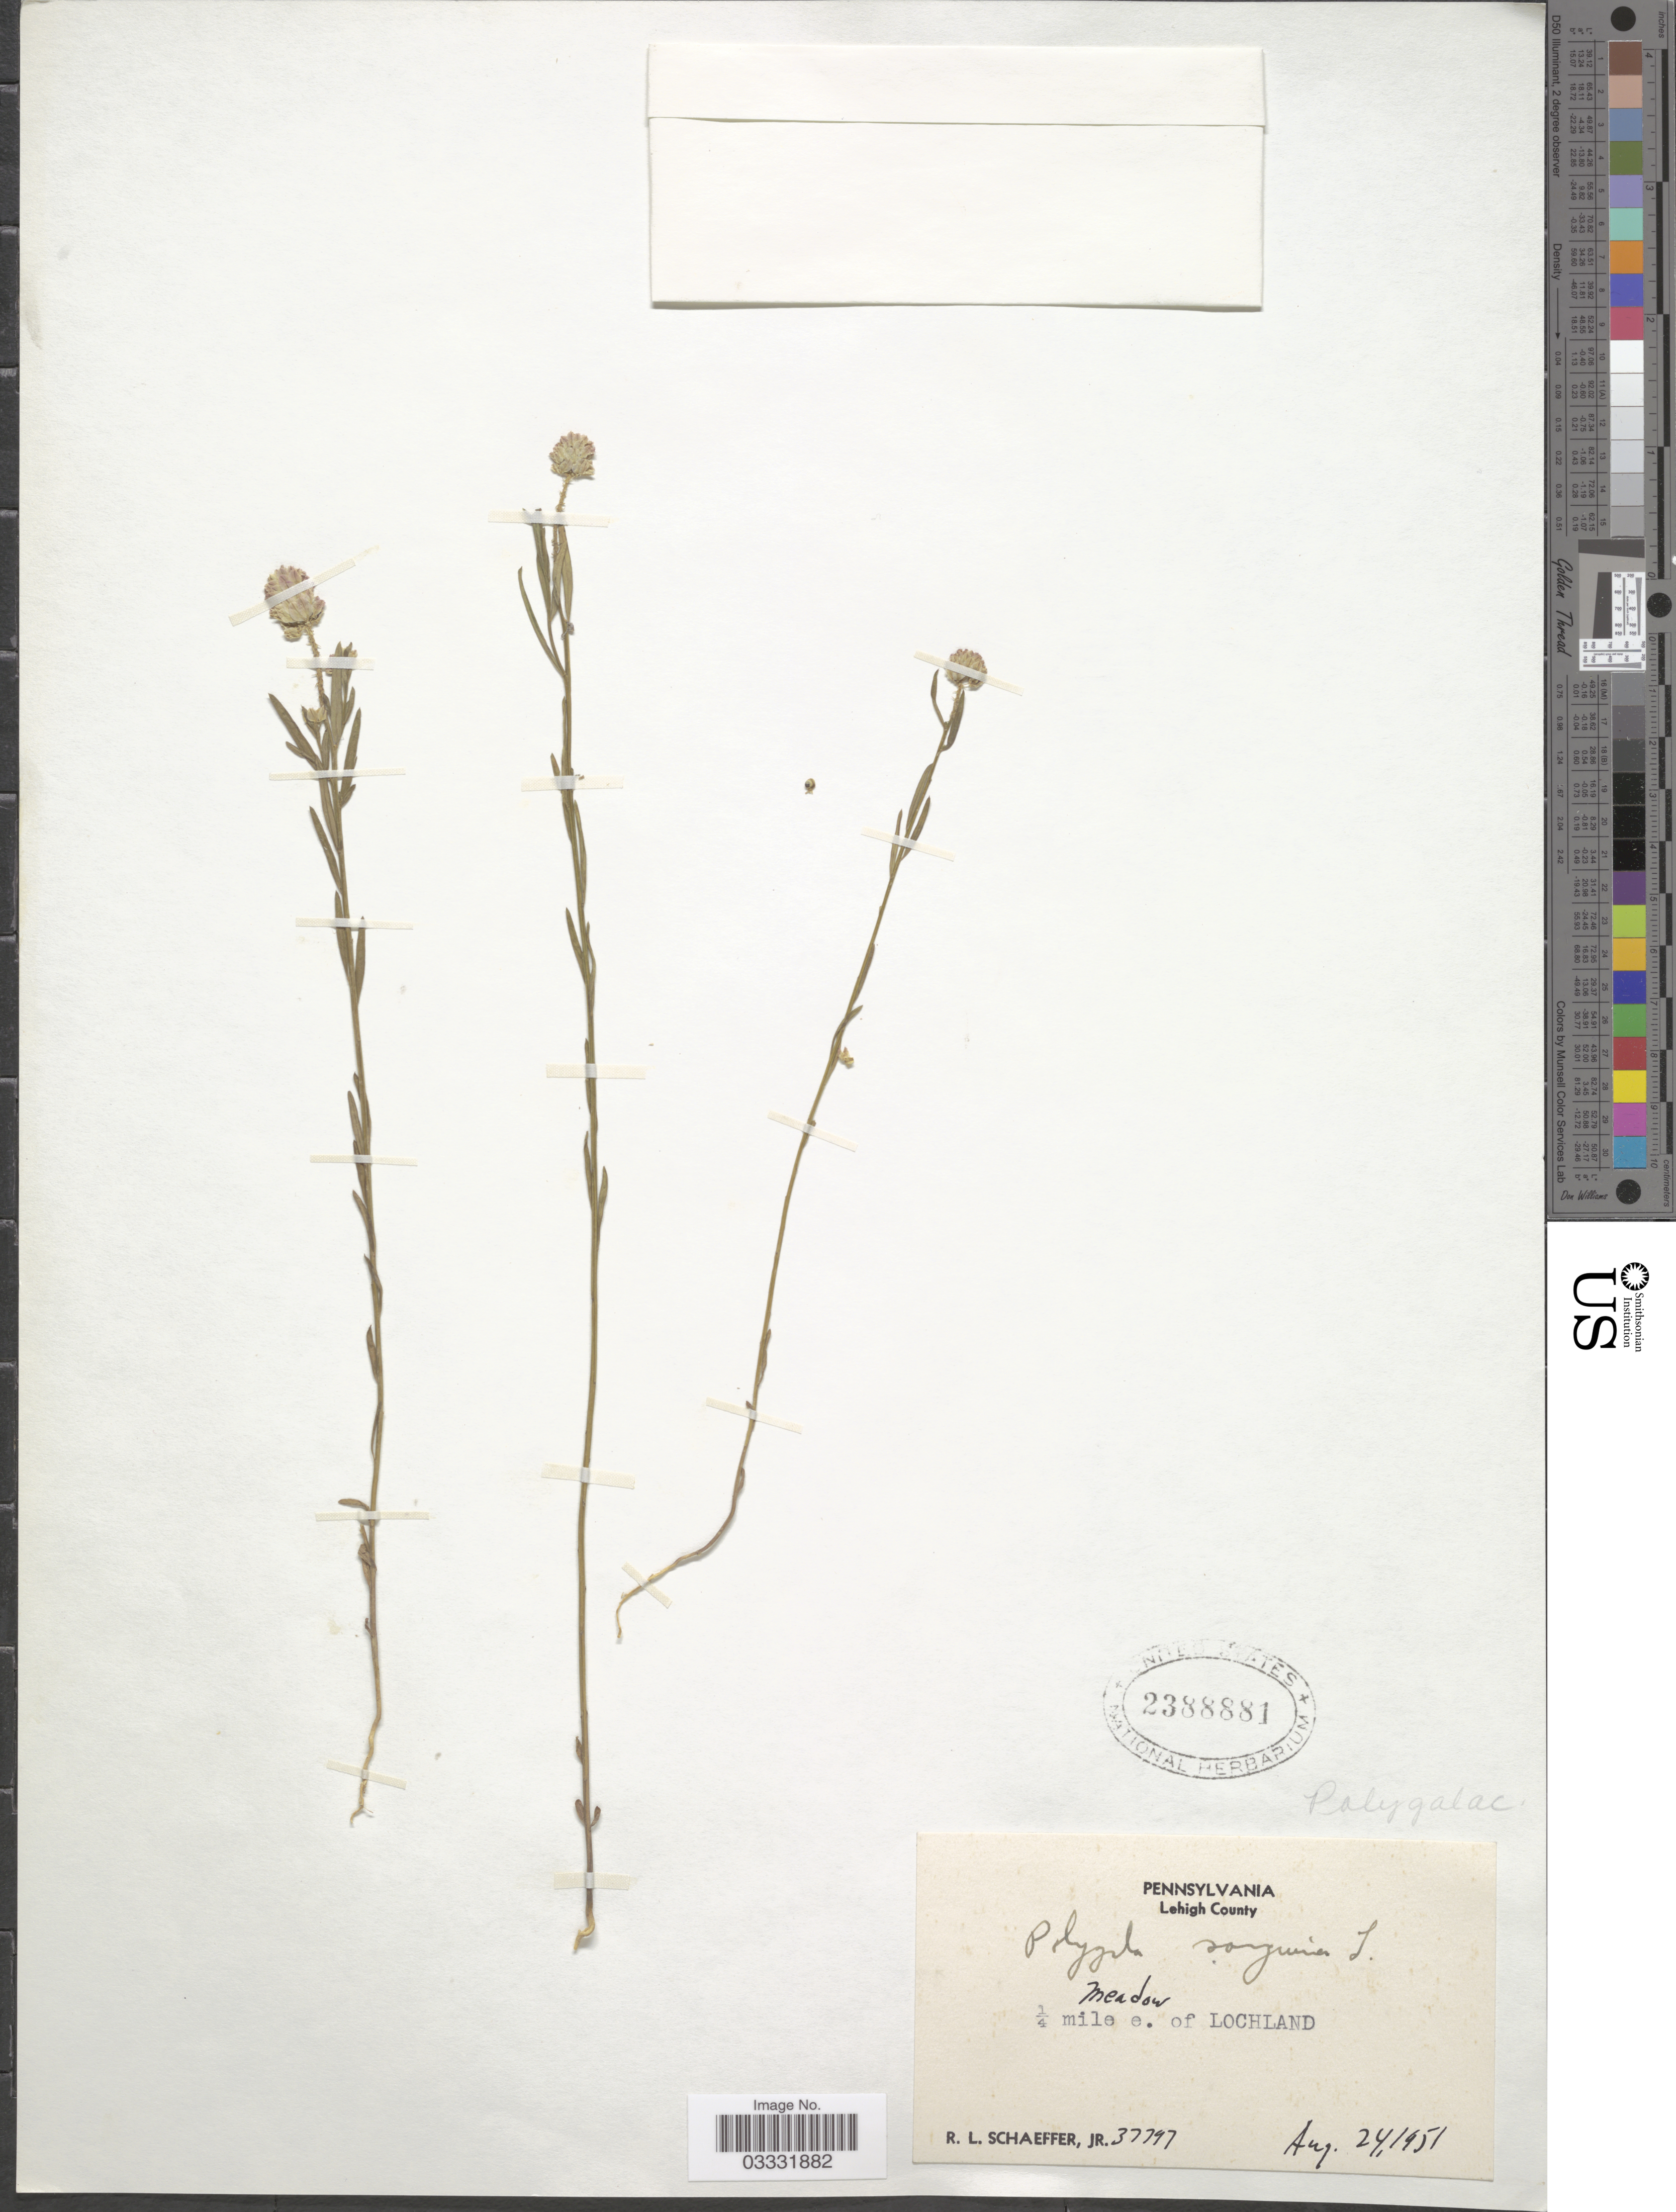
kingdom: Plantae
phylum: Tracheophyta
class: Magnoliopsida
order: Fabales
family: Polygalaceae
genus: Polygala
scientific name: Polygala sanguinea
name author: L.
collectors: R. L. Schaeffer Jr.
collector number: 377797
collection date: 1951-08-24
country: United States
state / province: Pennsylvania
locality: Lehigh County. Meadow ¼ mile e. of Lochland.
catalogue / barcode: US 2388881